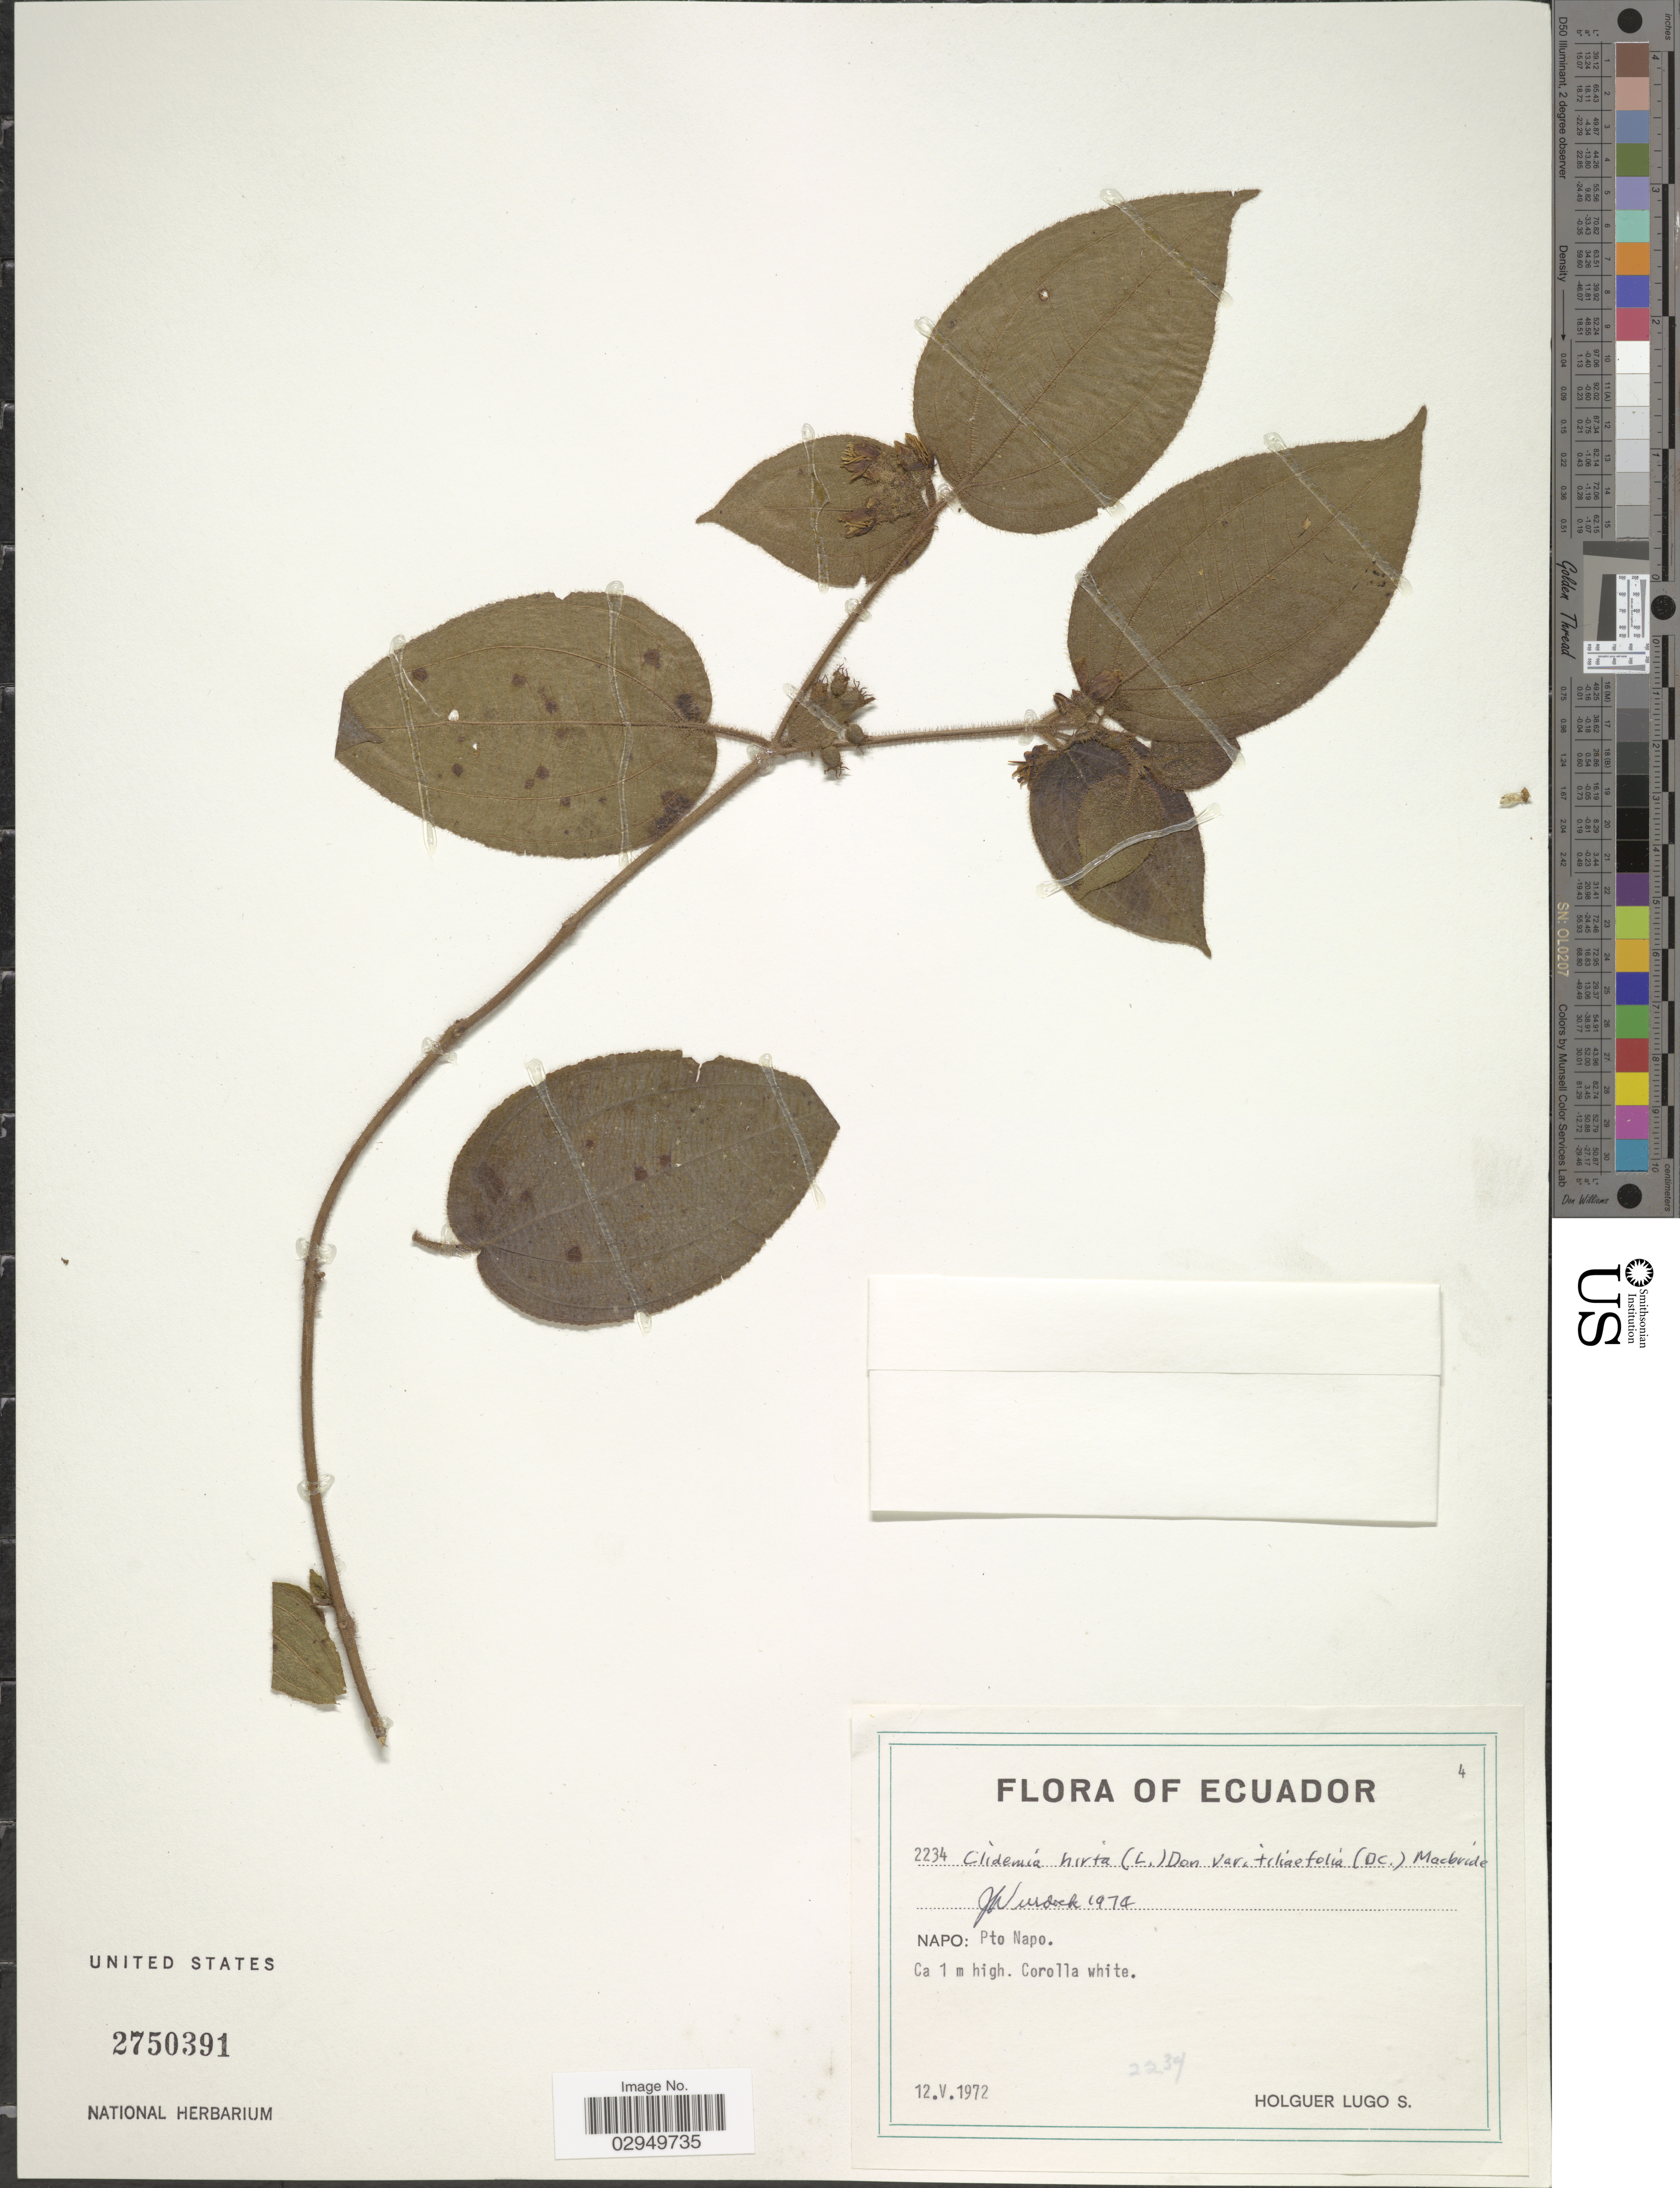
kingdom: Plantae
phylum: Tracheophyta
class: Magnoliopsida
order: Myrtales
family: Melastomataceae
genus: Clidemia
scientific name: Clidemia hirta var. tiliifolia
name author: (DC.) J.F. Macbr.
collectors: H. Lugo S.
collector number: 2234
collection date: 1972-05-12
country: Ecuador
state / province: Napo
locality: Pto Napo.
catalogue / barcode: US 2750391